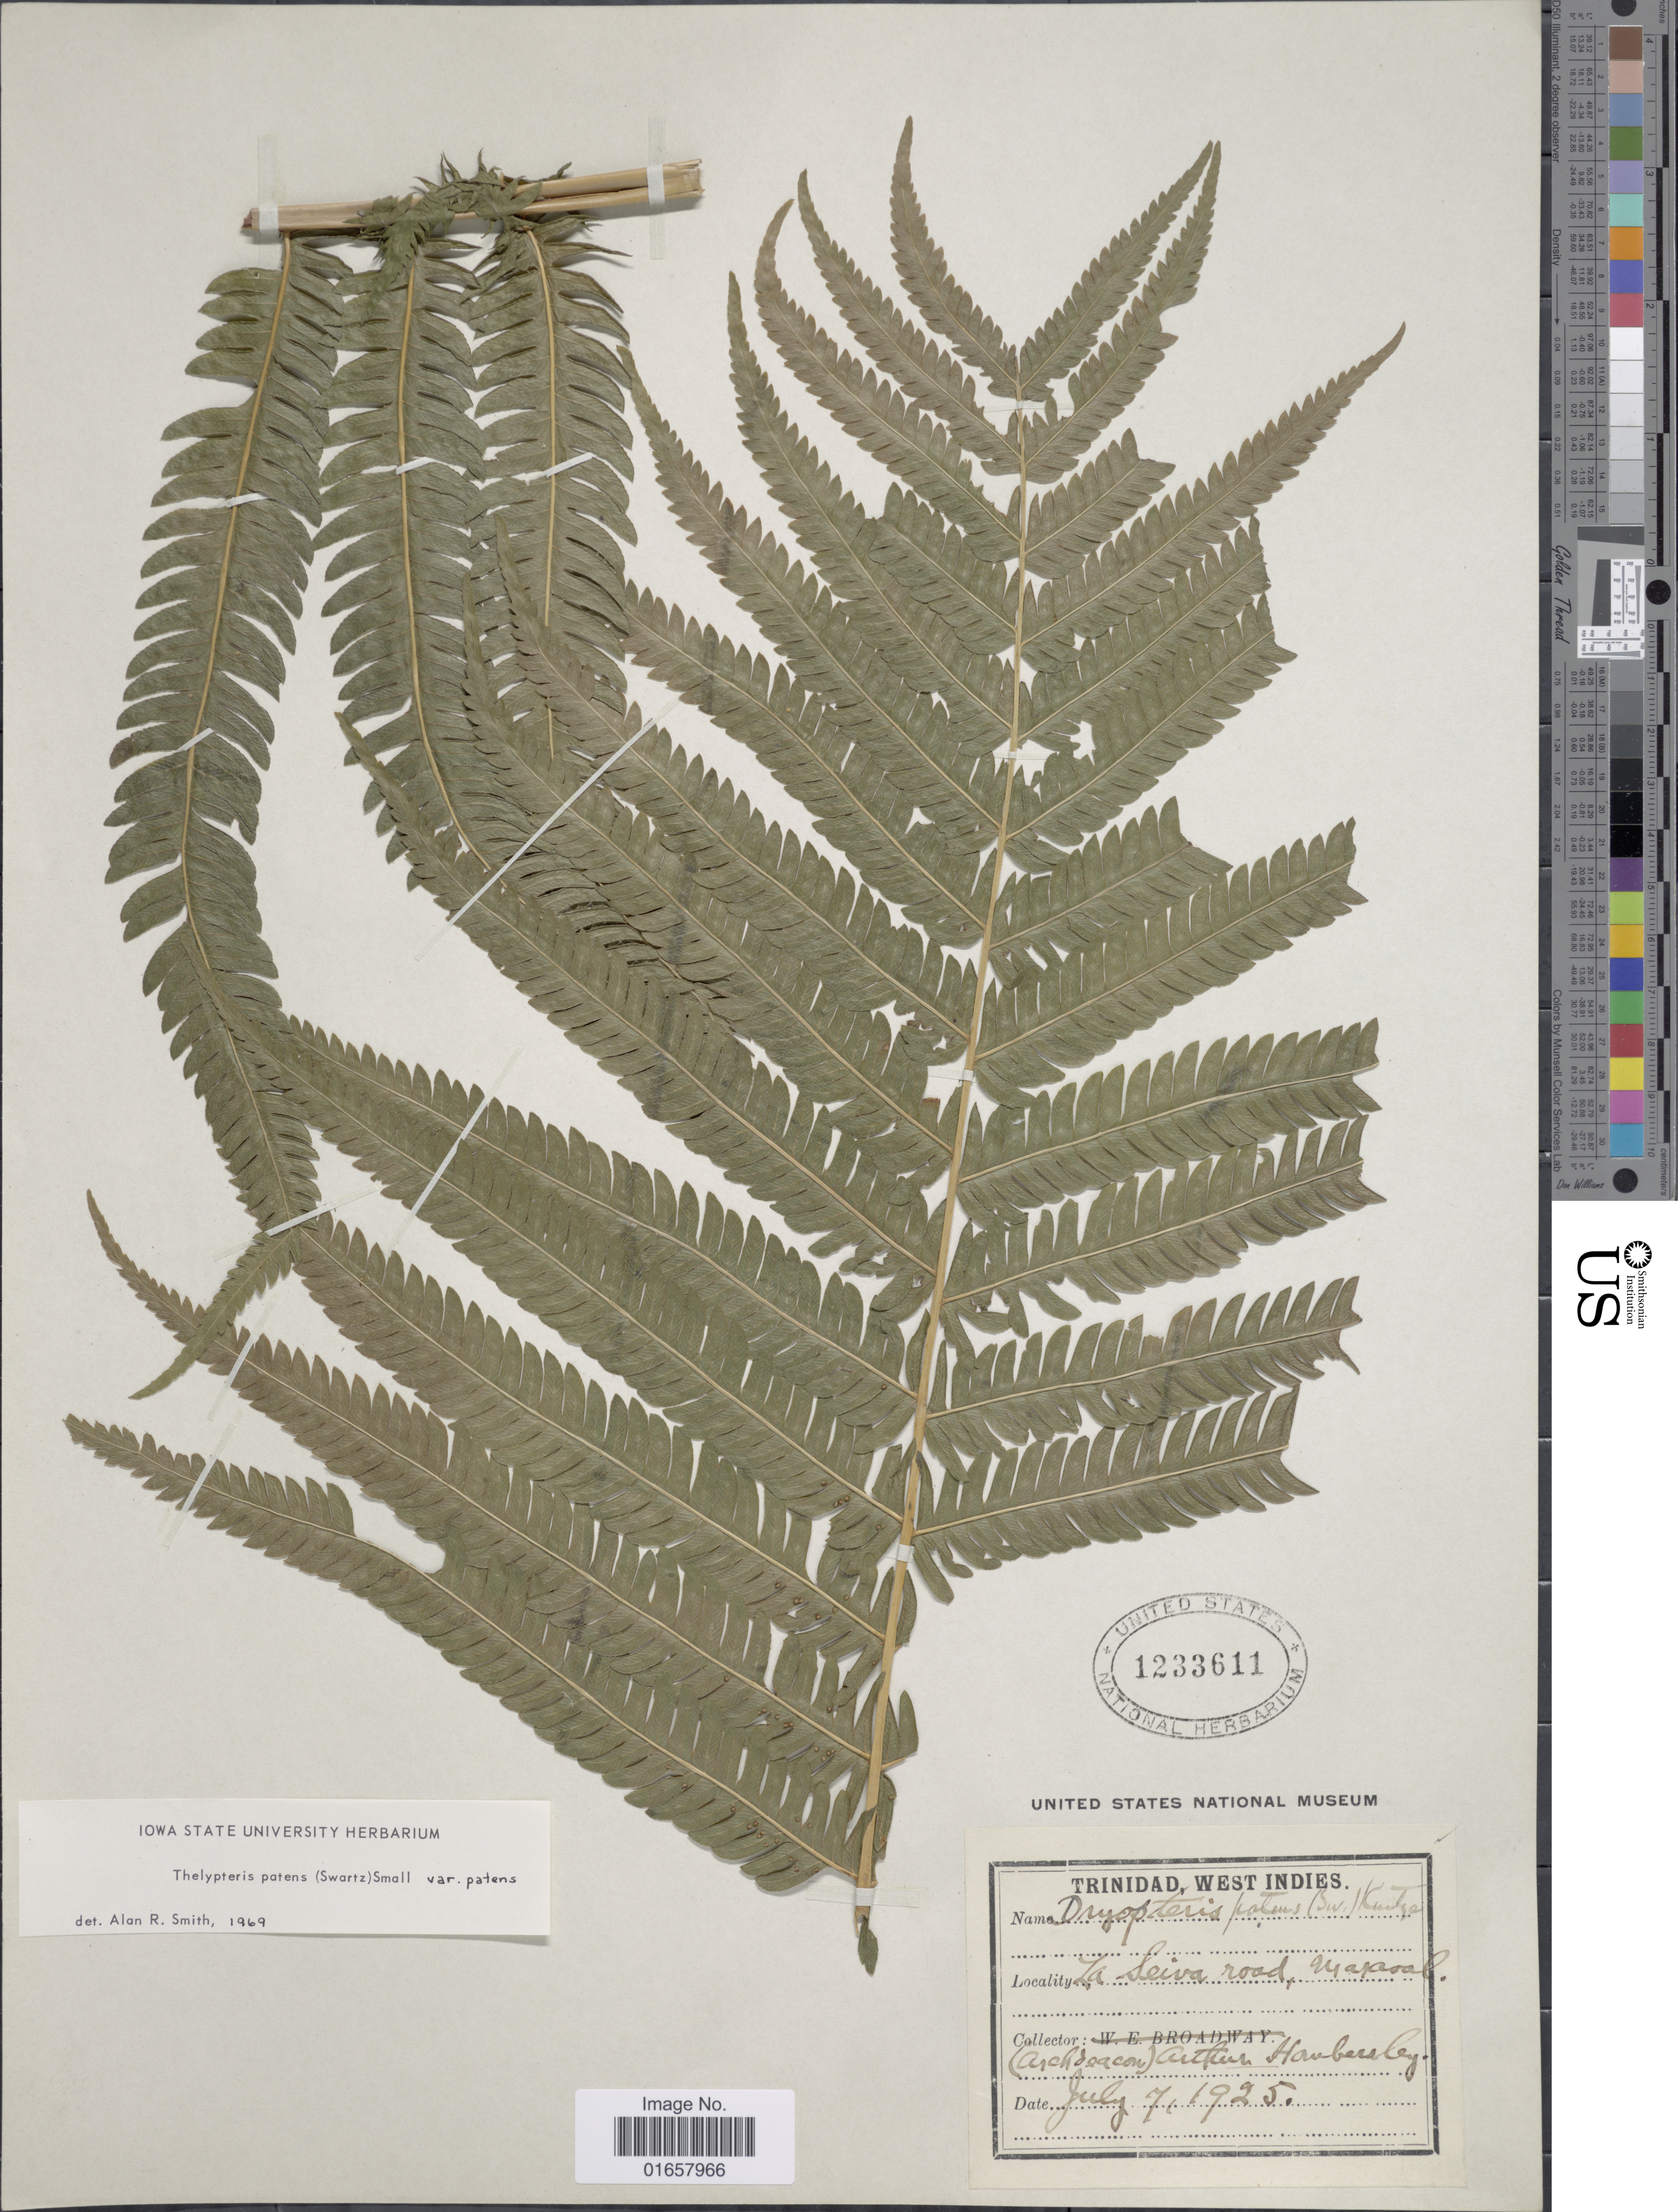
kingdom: Plantae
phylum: Tracheophyta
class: Polypodiopsida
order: Polypodiales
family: Thelypteridaceae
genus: Christella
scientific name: Christella patens var. patens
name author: (Sw.) Holttum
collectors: A. Hombersley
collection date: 1925-07-07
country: Trinidad and Tobago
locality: Trinidad, West Indies, La Seiva road, Maraval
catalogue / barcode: US 1233611